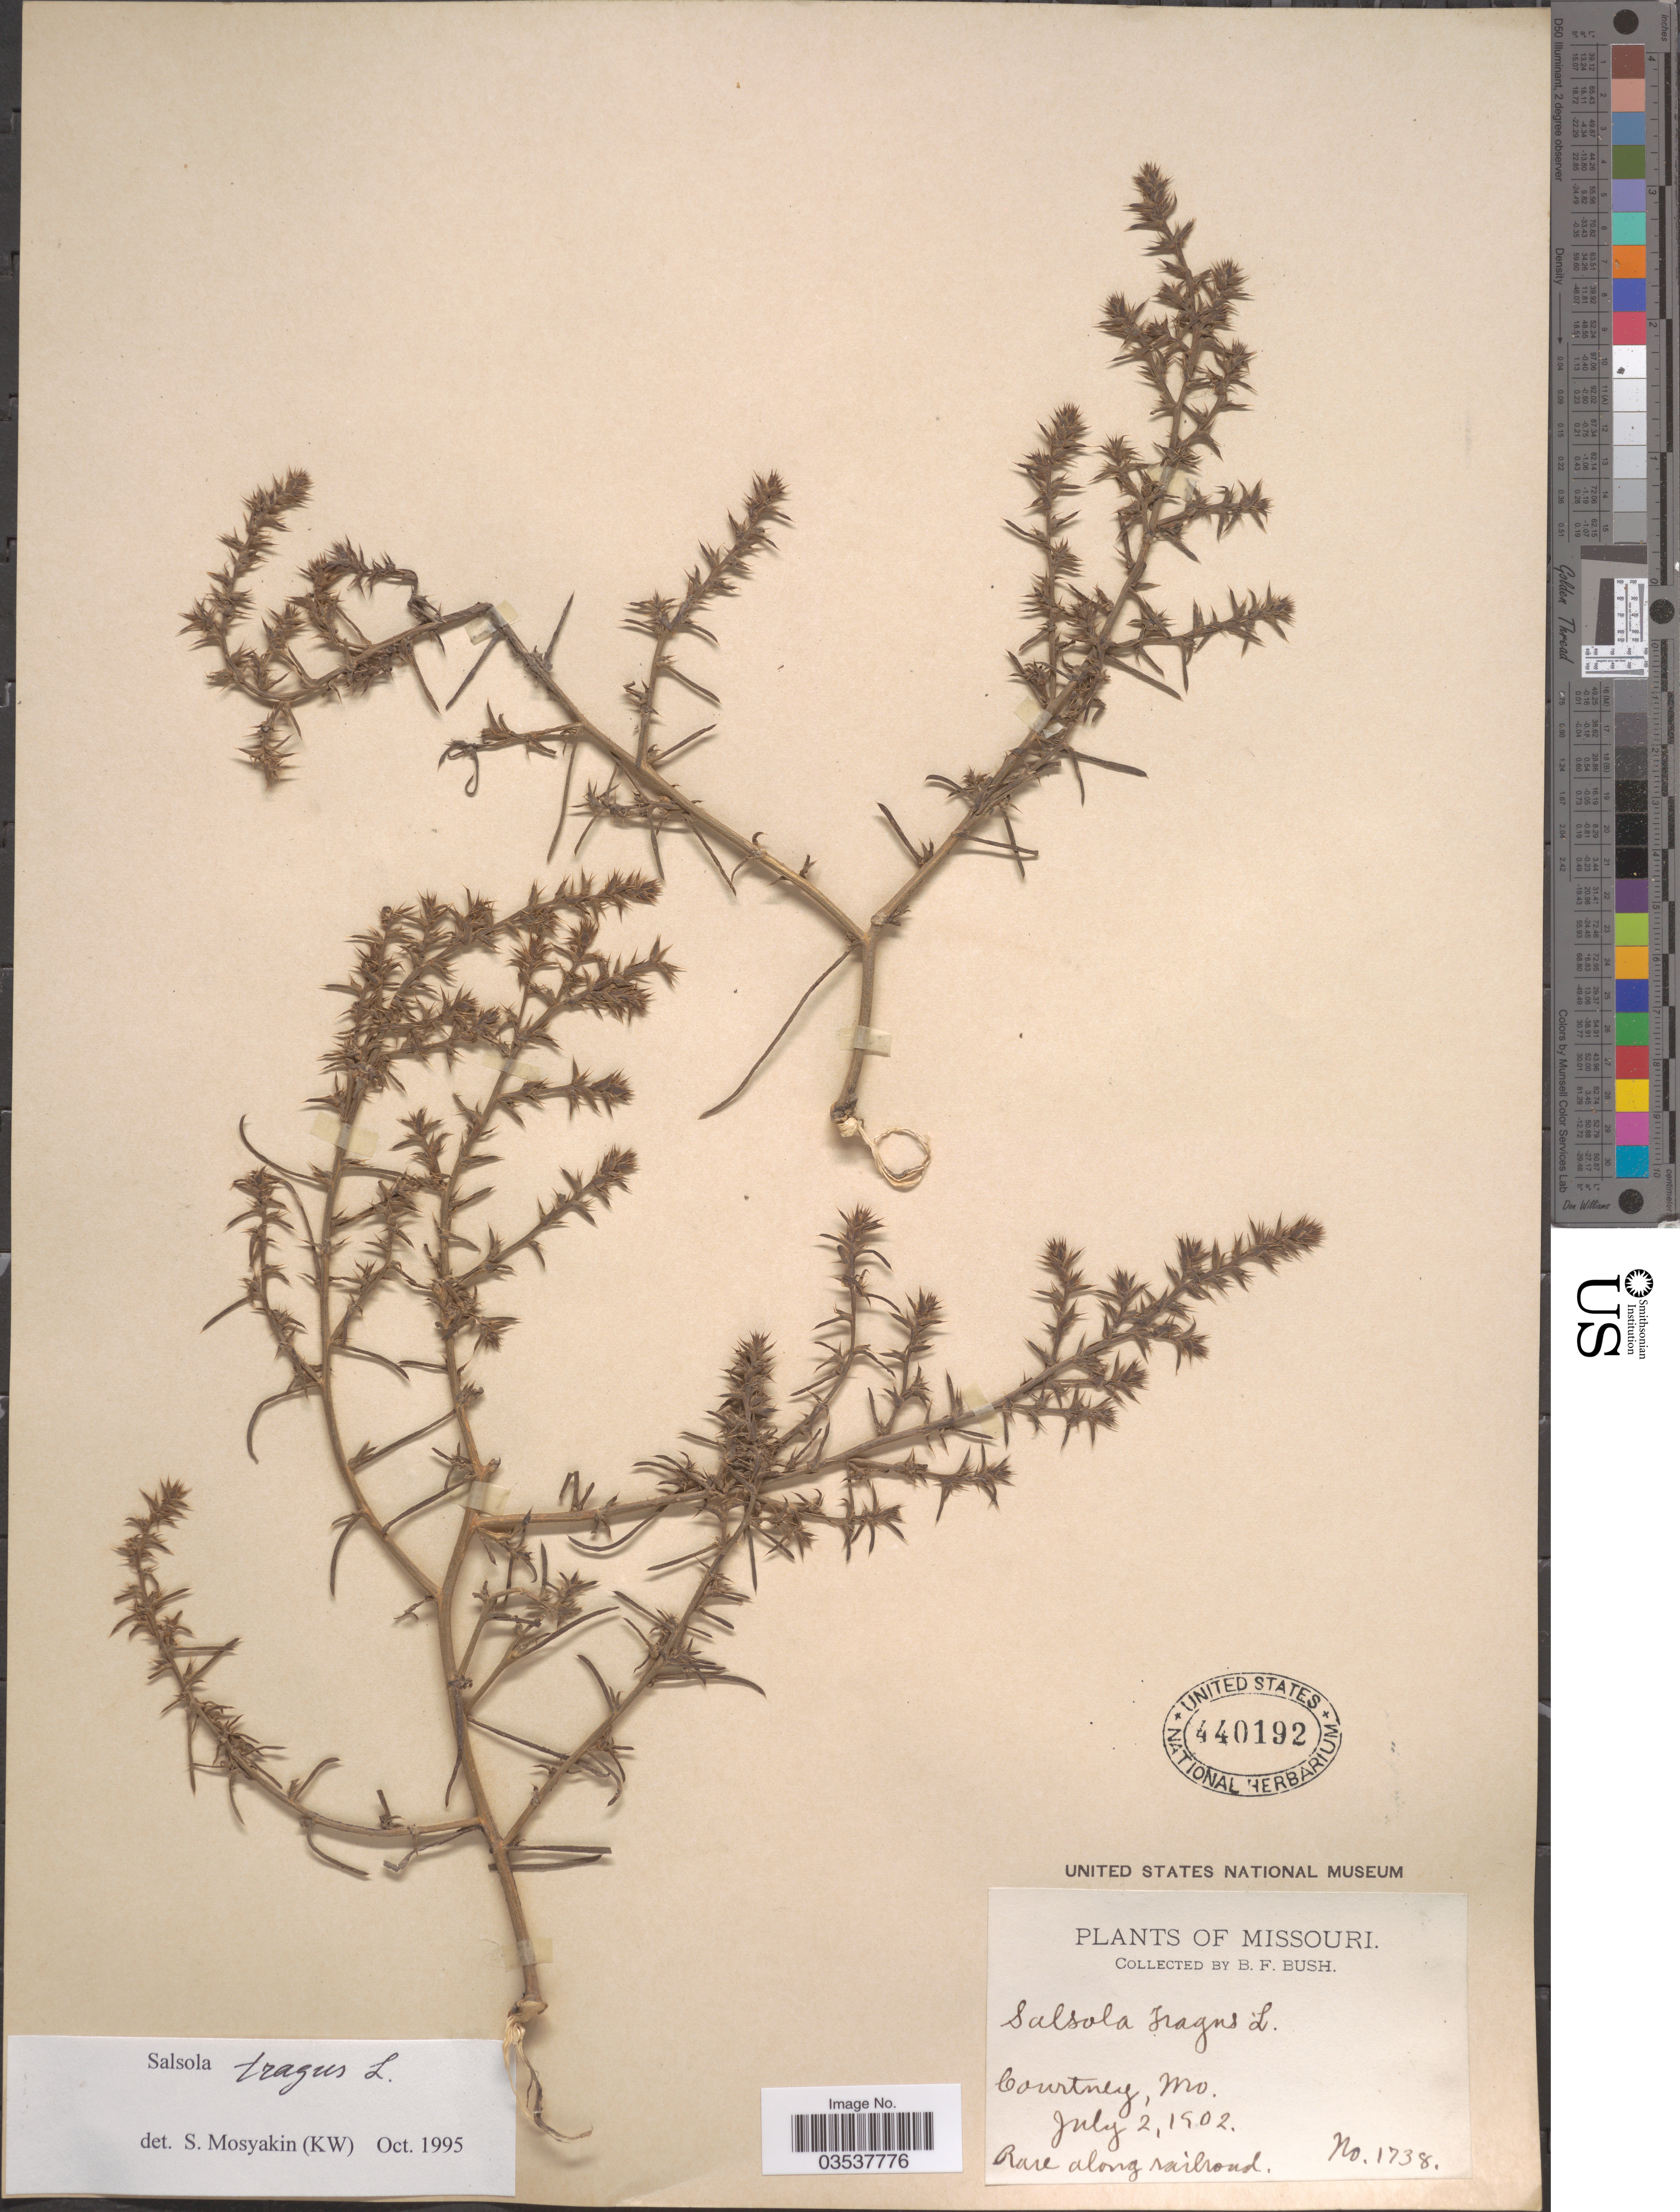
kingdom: Plantae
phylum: Tracheophyta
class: Magnoliopsida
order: Caryophyllales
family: Amaranthaceae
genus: Salsola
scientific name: Salsola pestifer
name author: A. Nelson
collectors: B. F. Bush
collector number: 1738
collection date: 1902-07-02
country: United States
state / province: Missouri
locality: Courtney.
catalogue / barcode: US 440192